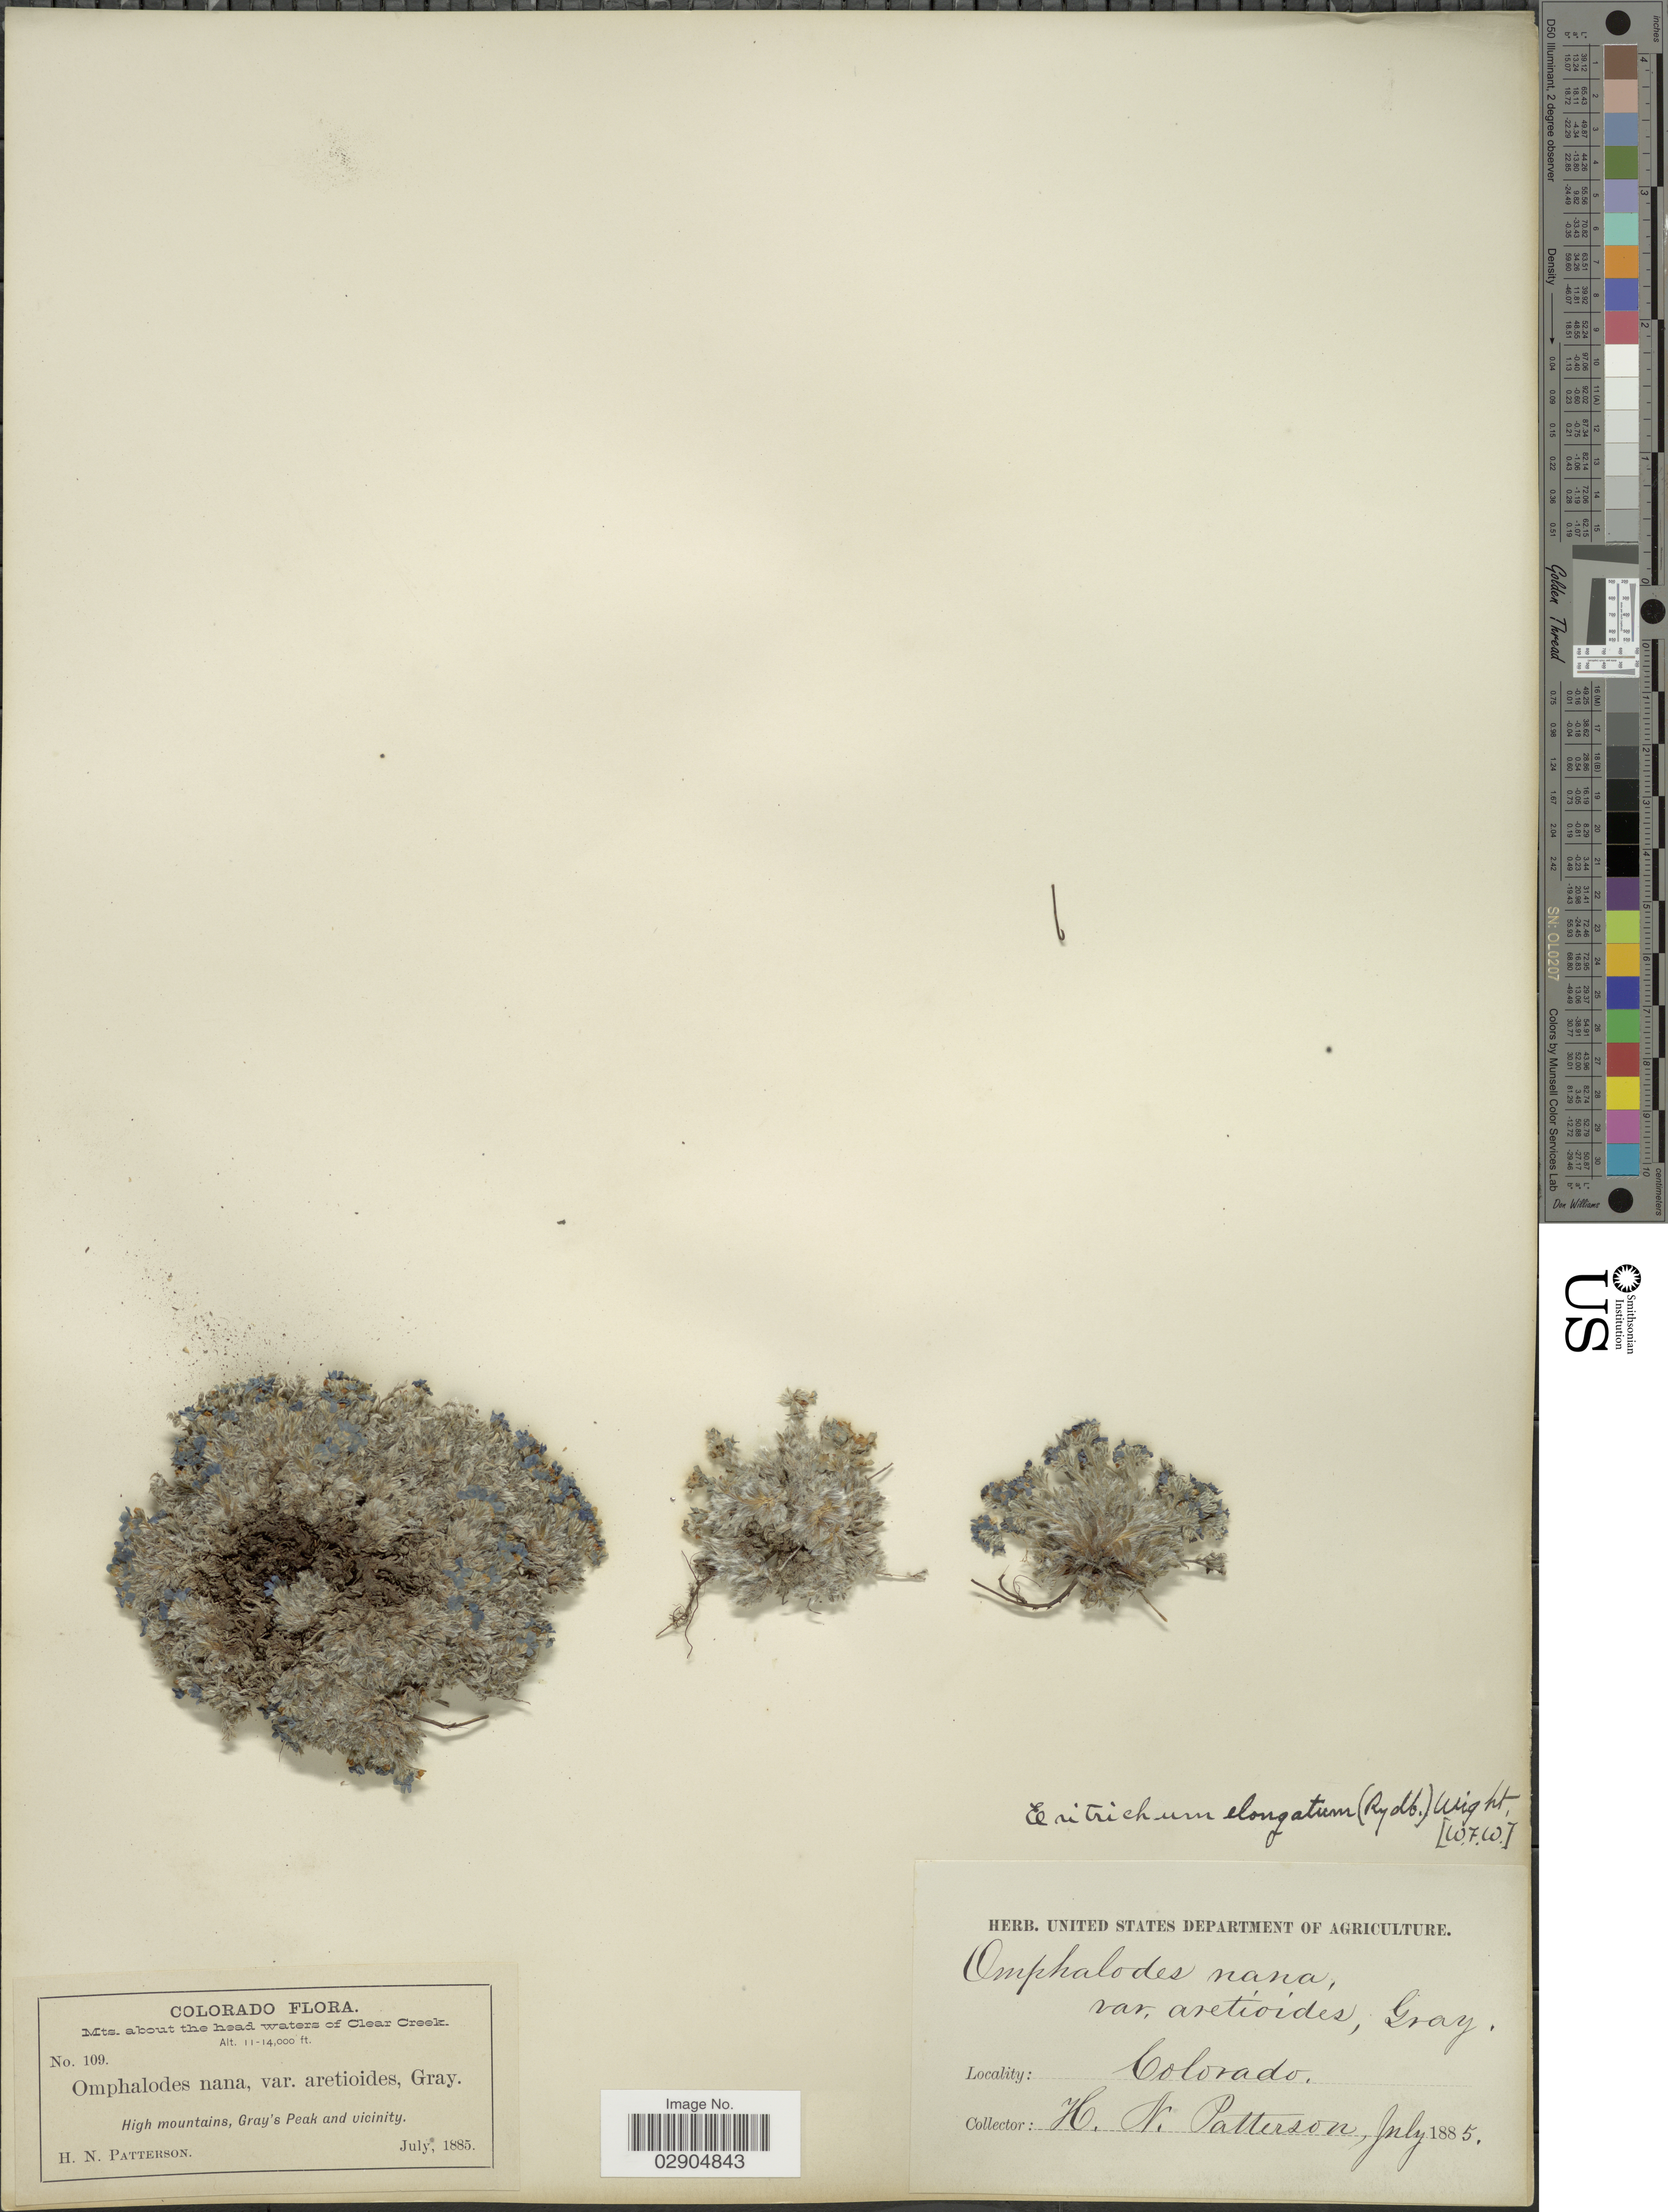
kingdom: Plantae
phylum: Tracheophyta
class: Magnoliopsida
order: Boraginales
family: Boraginaceae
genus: Eritrichium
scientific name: Eritrichium elongatum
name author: (Rydb.) W. Wight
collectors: H. N. Patterson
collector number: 109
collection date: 1885-07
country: United States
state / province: Colorado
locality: Mts. about the head waters of Clear Creek, High mountains, Gray's Peak and vicinity.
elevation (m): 3353